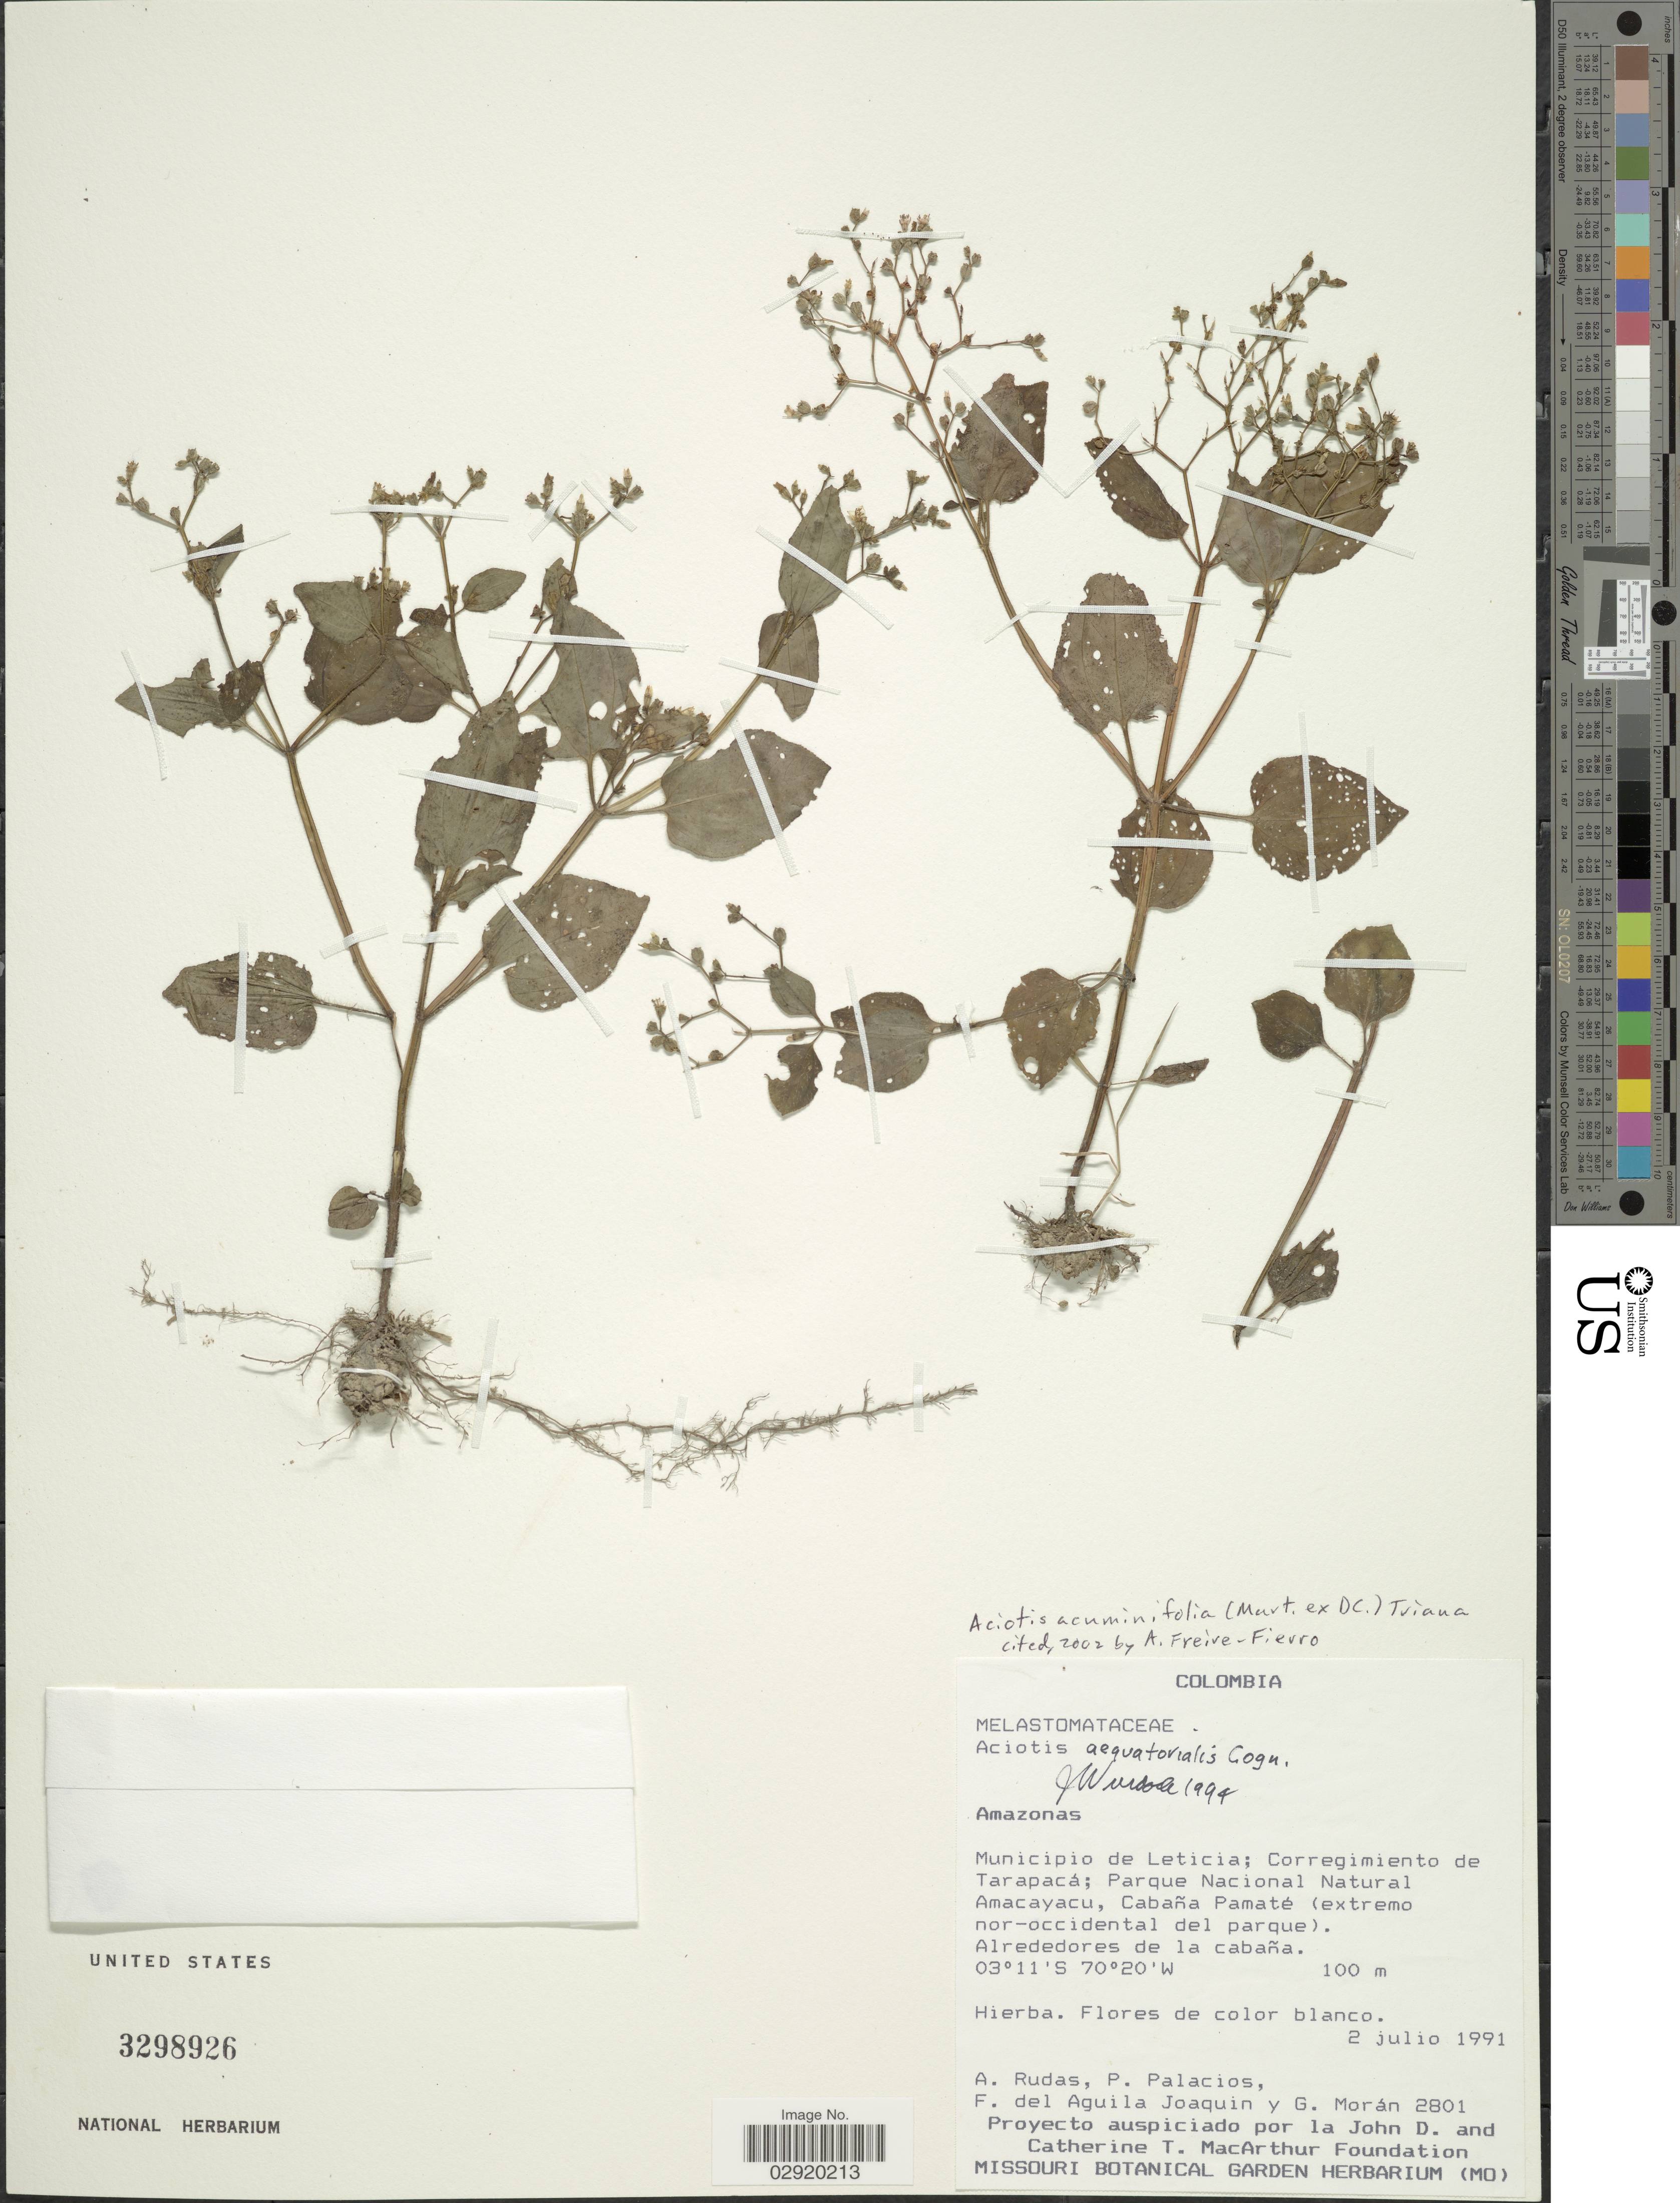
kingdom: Plantae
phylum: Tracheophyta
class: Magnoliopsida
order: Myrtales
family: Melastomataceae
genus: Aciotis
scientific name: Aciotis acuminifolia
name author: (Mart. ex DC.) Triana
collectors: A. Rudas, P. Palacios, F. Aguila Joaquin & G. Moran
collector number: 2801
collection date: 1991-07-02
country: Colombia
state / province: Amazônas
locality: Municipio de Leticia; Corregimiento de Tarapaca; Parque Nacional Natural Amacayacu, Cabaña Pamaté (extremo nor-occidental del parque). Alrededores de la cabaña.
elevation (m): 100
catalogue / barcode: US 3298926